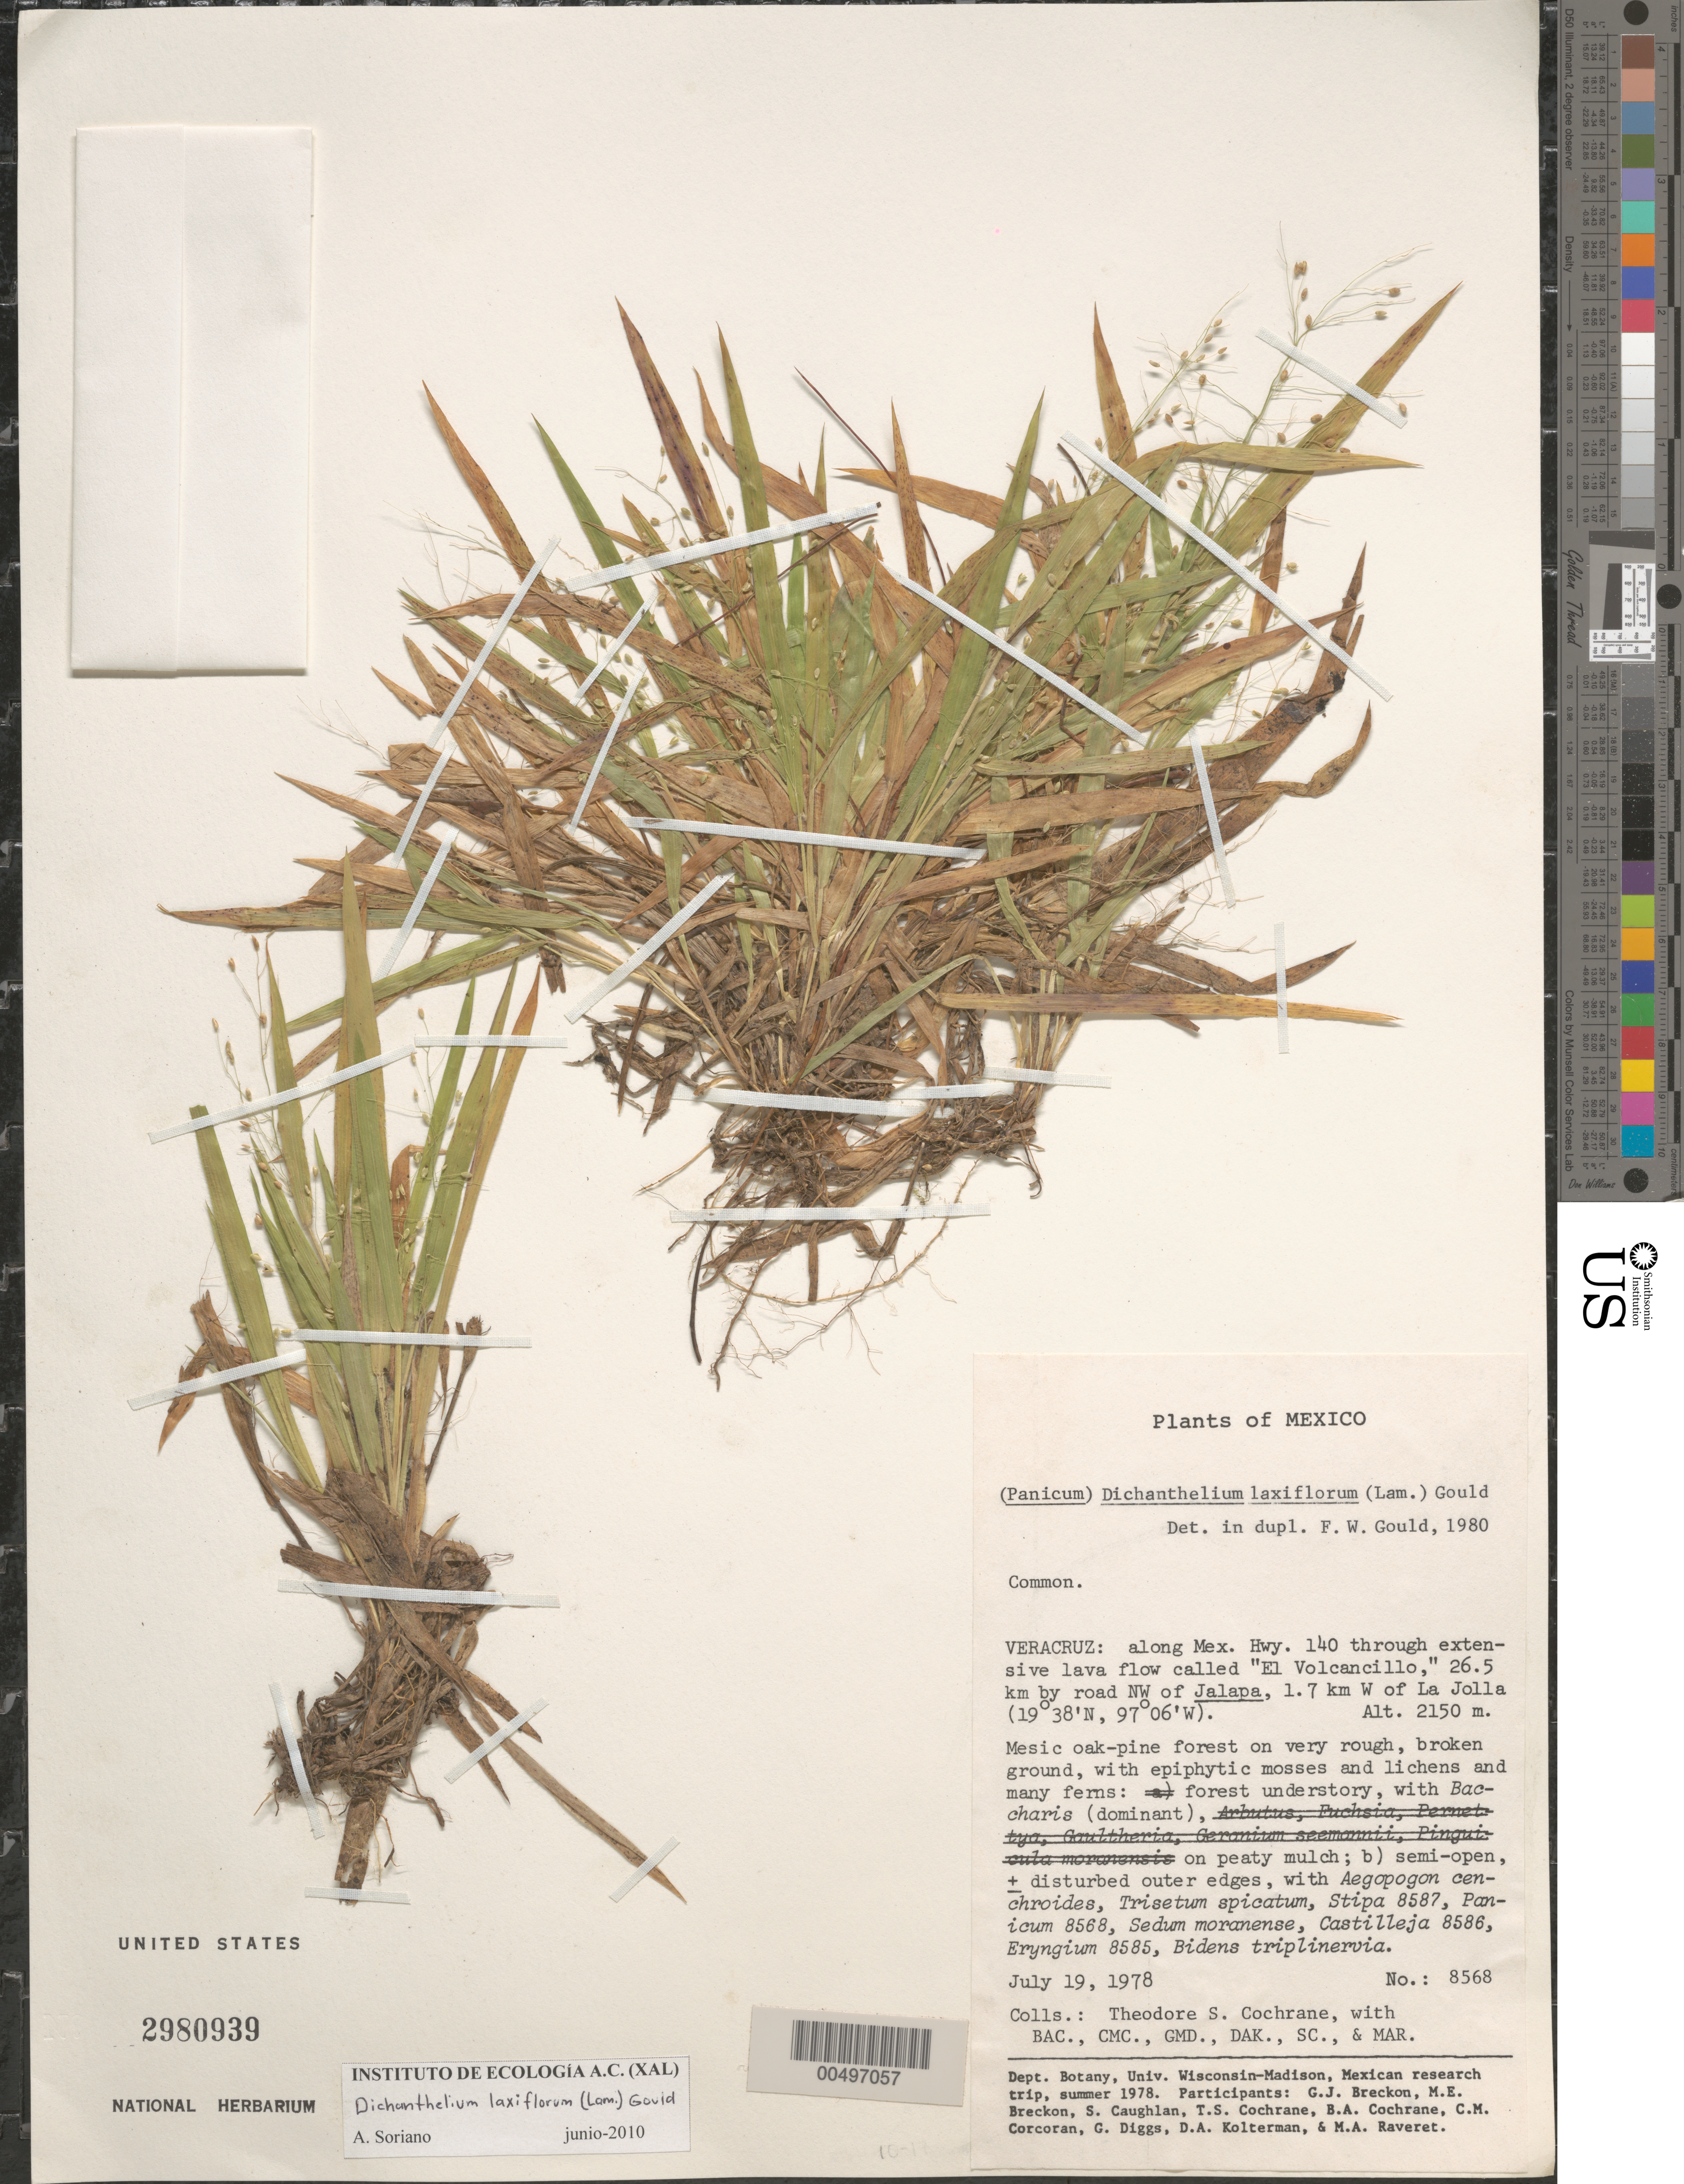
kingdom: Plantae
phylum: Tracheophyta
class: Liliopsida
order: Poales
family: Poaceae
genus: Dichanthelium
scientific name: Dichanthelium laxiflorum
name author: (Lam.) Gould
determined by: Gould, F. W.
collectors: T. Cochrane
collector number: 8568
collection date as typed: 19 Jul 1978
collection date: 1978-07-19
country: Mexico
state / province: Veracruz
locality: Along Mex Hwy 140 through extensive lava flow called El Volcancillo, 26.5 km by rd NW of Jalapa, 1.7 km W of La Jolla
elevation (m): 2150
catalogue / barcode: US 2980939